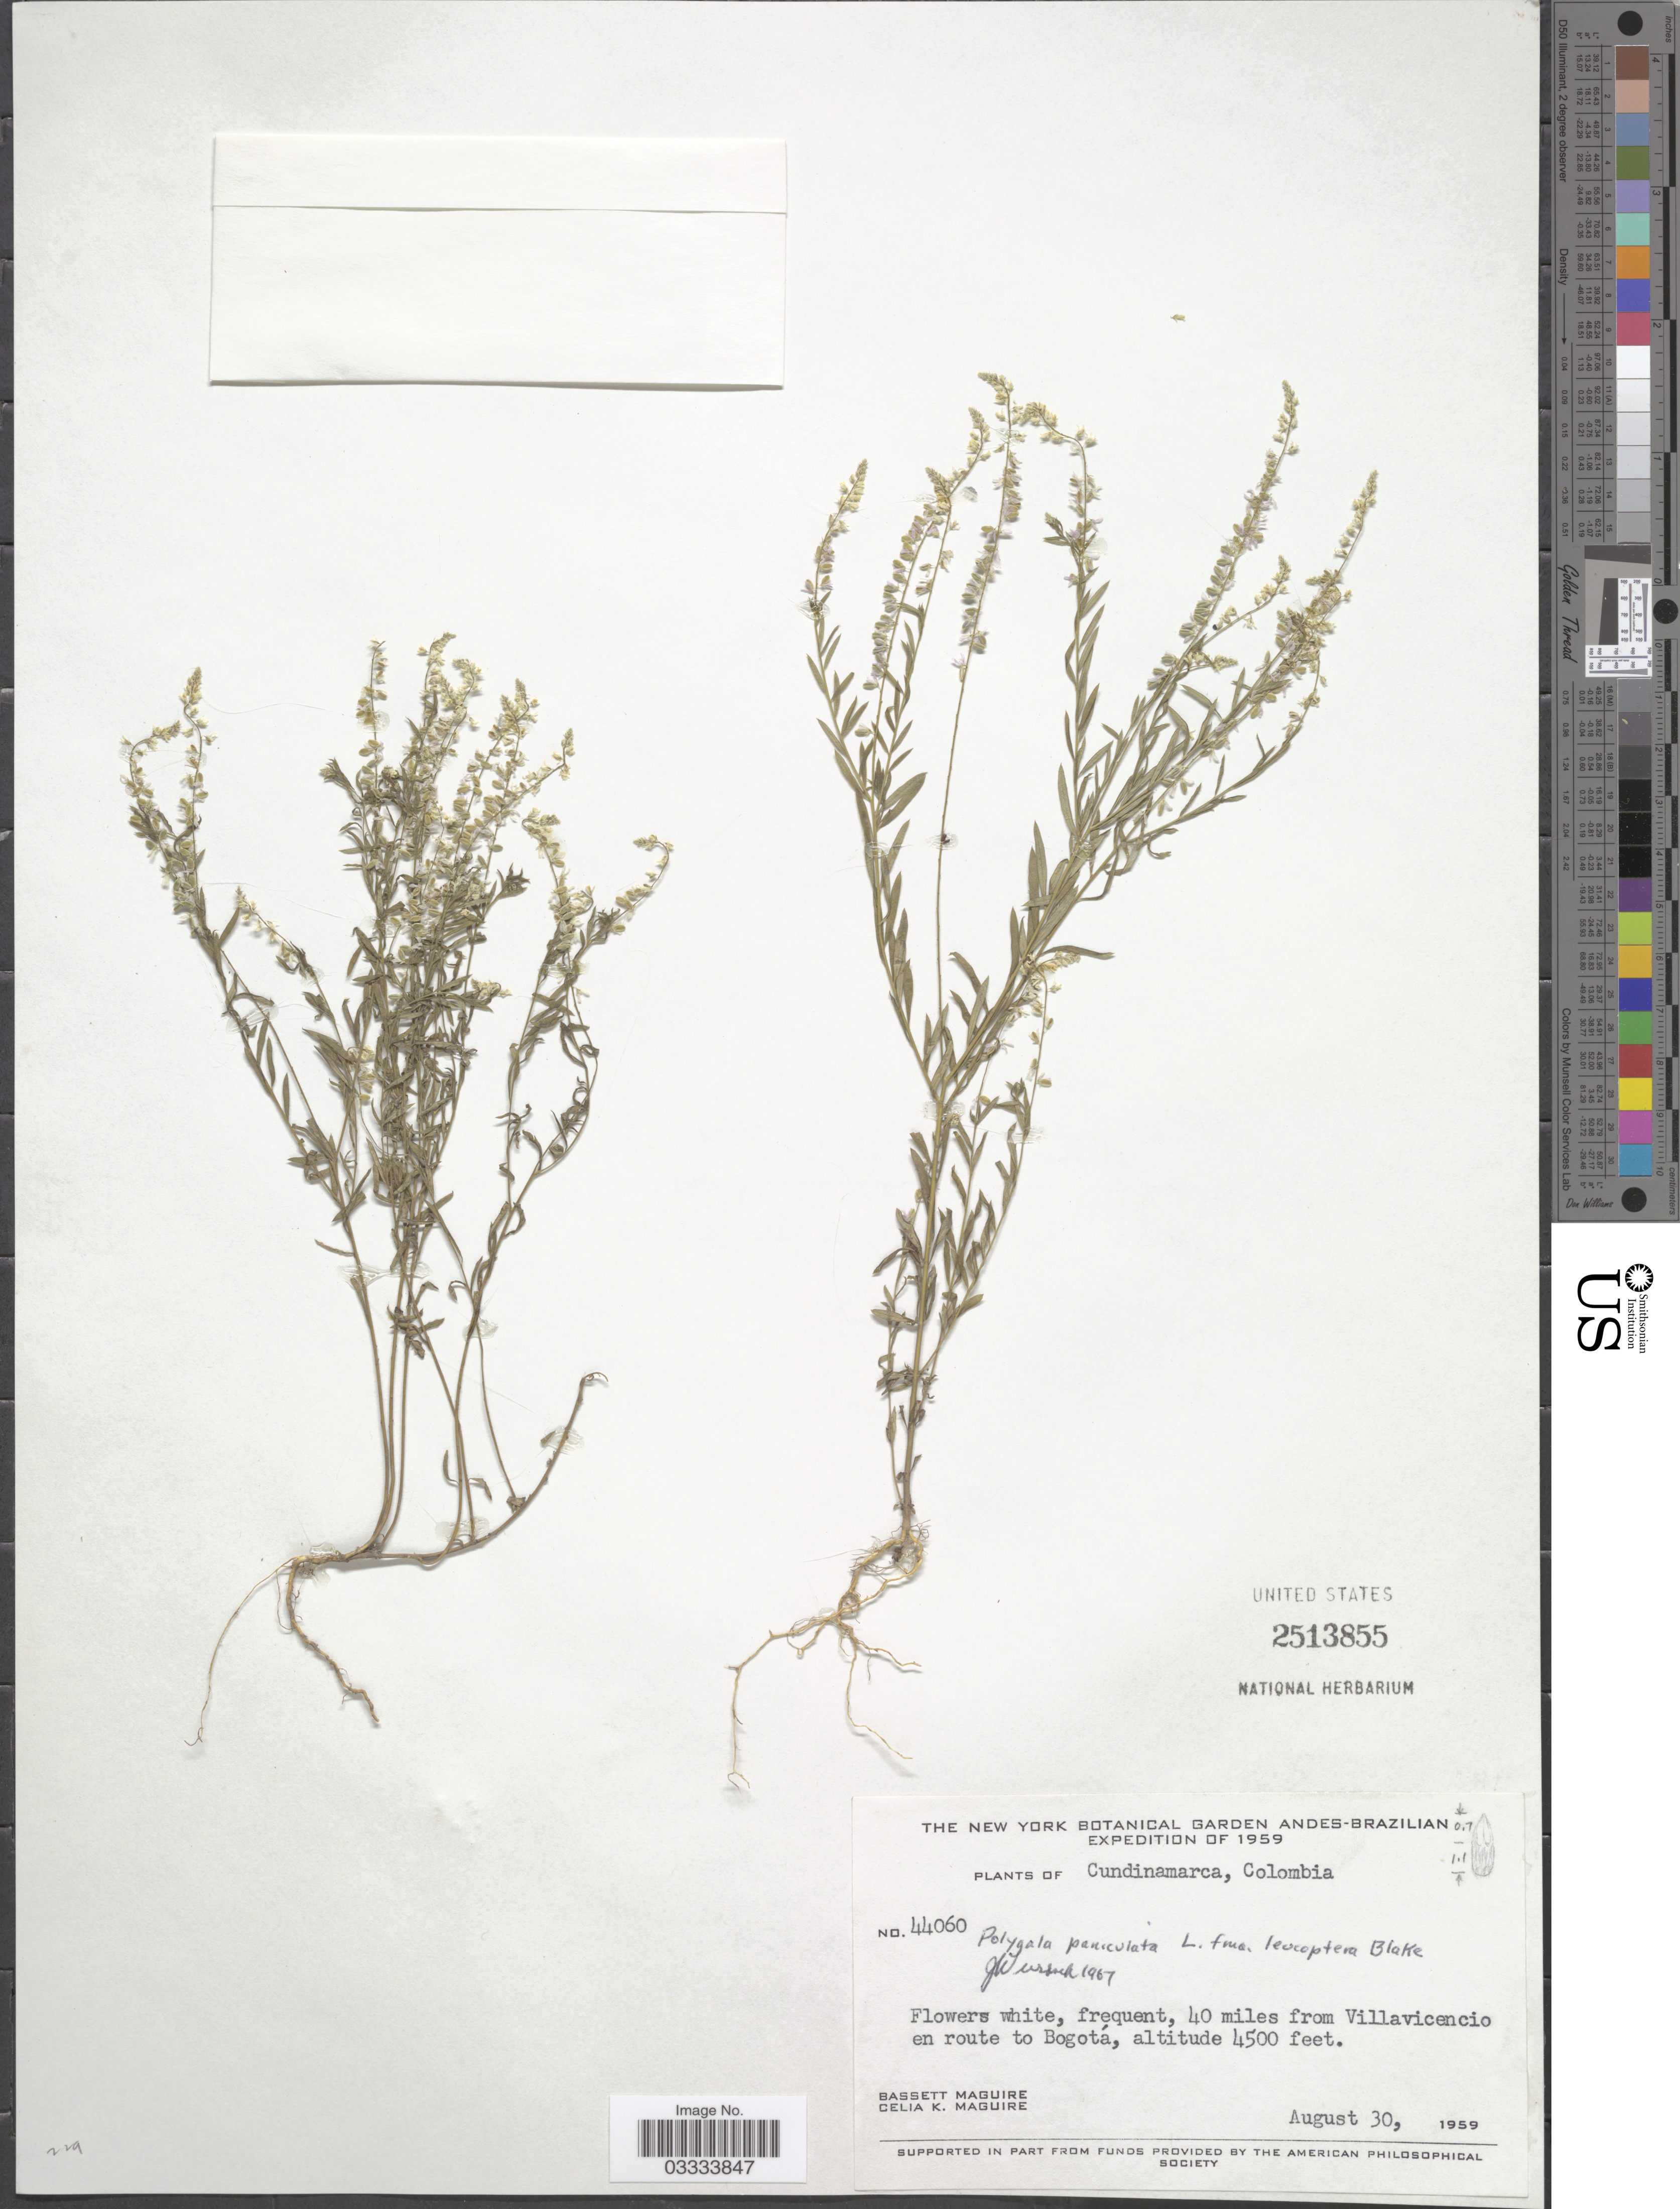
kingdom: Plantae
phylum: Tracheophyta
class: Magnoliopsida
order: Fabales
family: Polygalaceae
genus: Polygala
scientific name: Polygala paniculata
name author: L.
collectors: B. Maguire & C. K. Maguire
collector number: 44060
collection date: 1959-08-30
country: Colombia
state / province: Cundinamarca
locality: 40 miles from Villavicencio en route to Bogotá.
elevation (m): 1372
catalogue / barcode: US 2513855